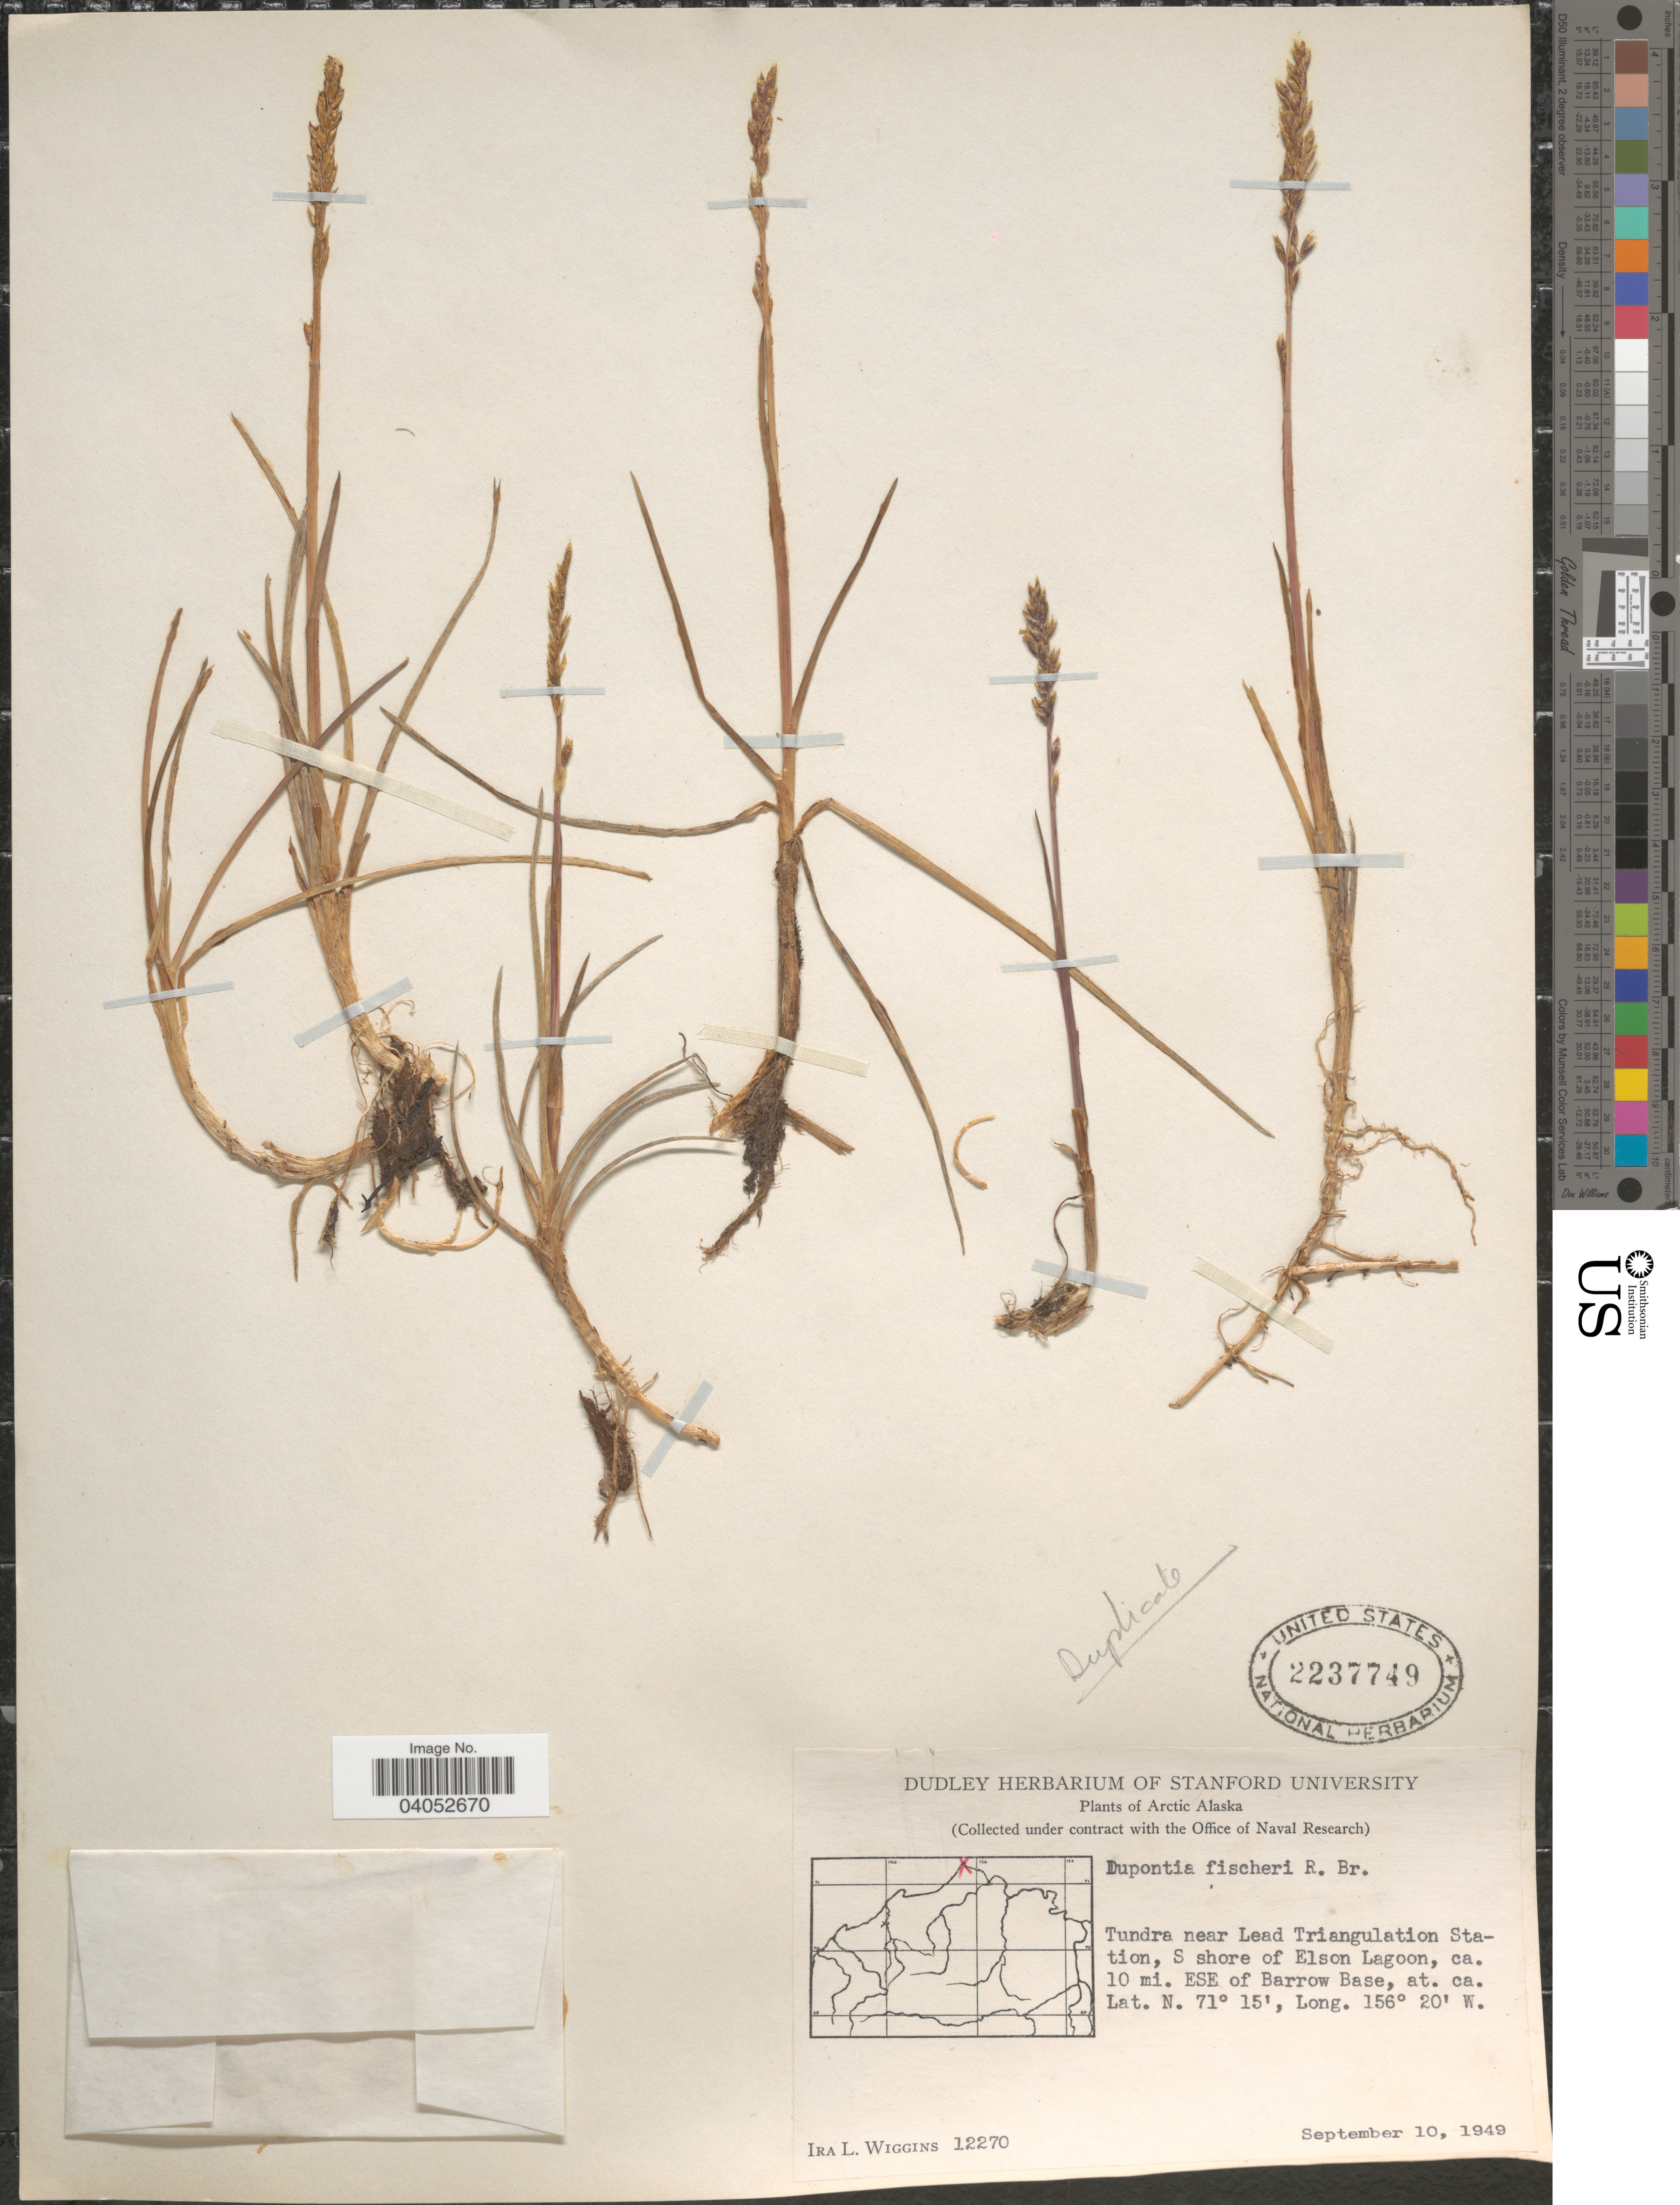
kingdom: Plantae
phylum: Tracheophyta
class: Liliopsida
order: Poales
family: Poaceae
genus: Dupontia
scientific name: Dupontia micrantha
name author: Holm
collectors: I. L. Wiggins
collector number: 12270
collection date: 1949-09-10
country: United States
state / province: Alaska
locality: Arctic Alaska. Tundra near Lead Triangulation Station, S shore of Elson Lagoon, ca. 10 mi. ESE of Barrow Base.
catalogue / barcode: US 2237749